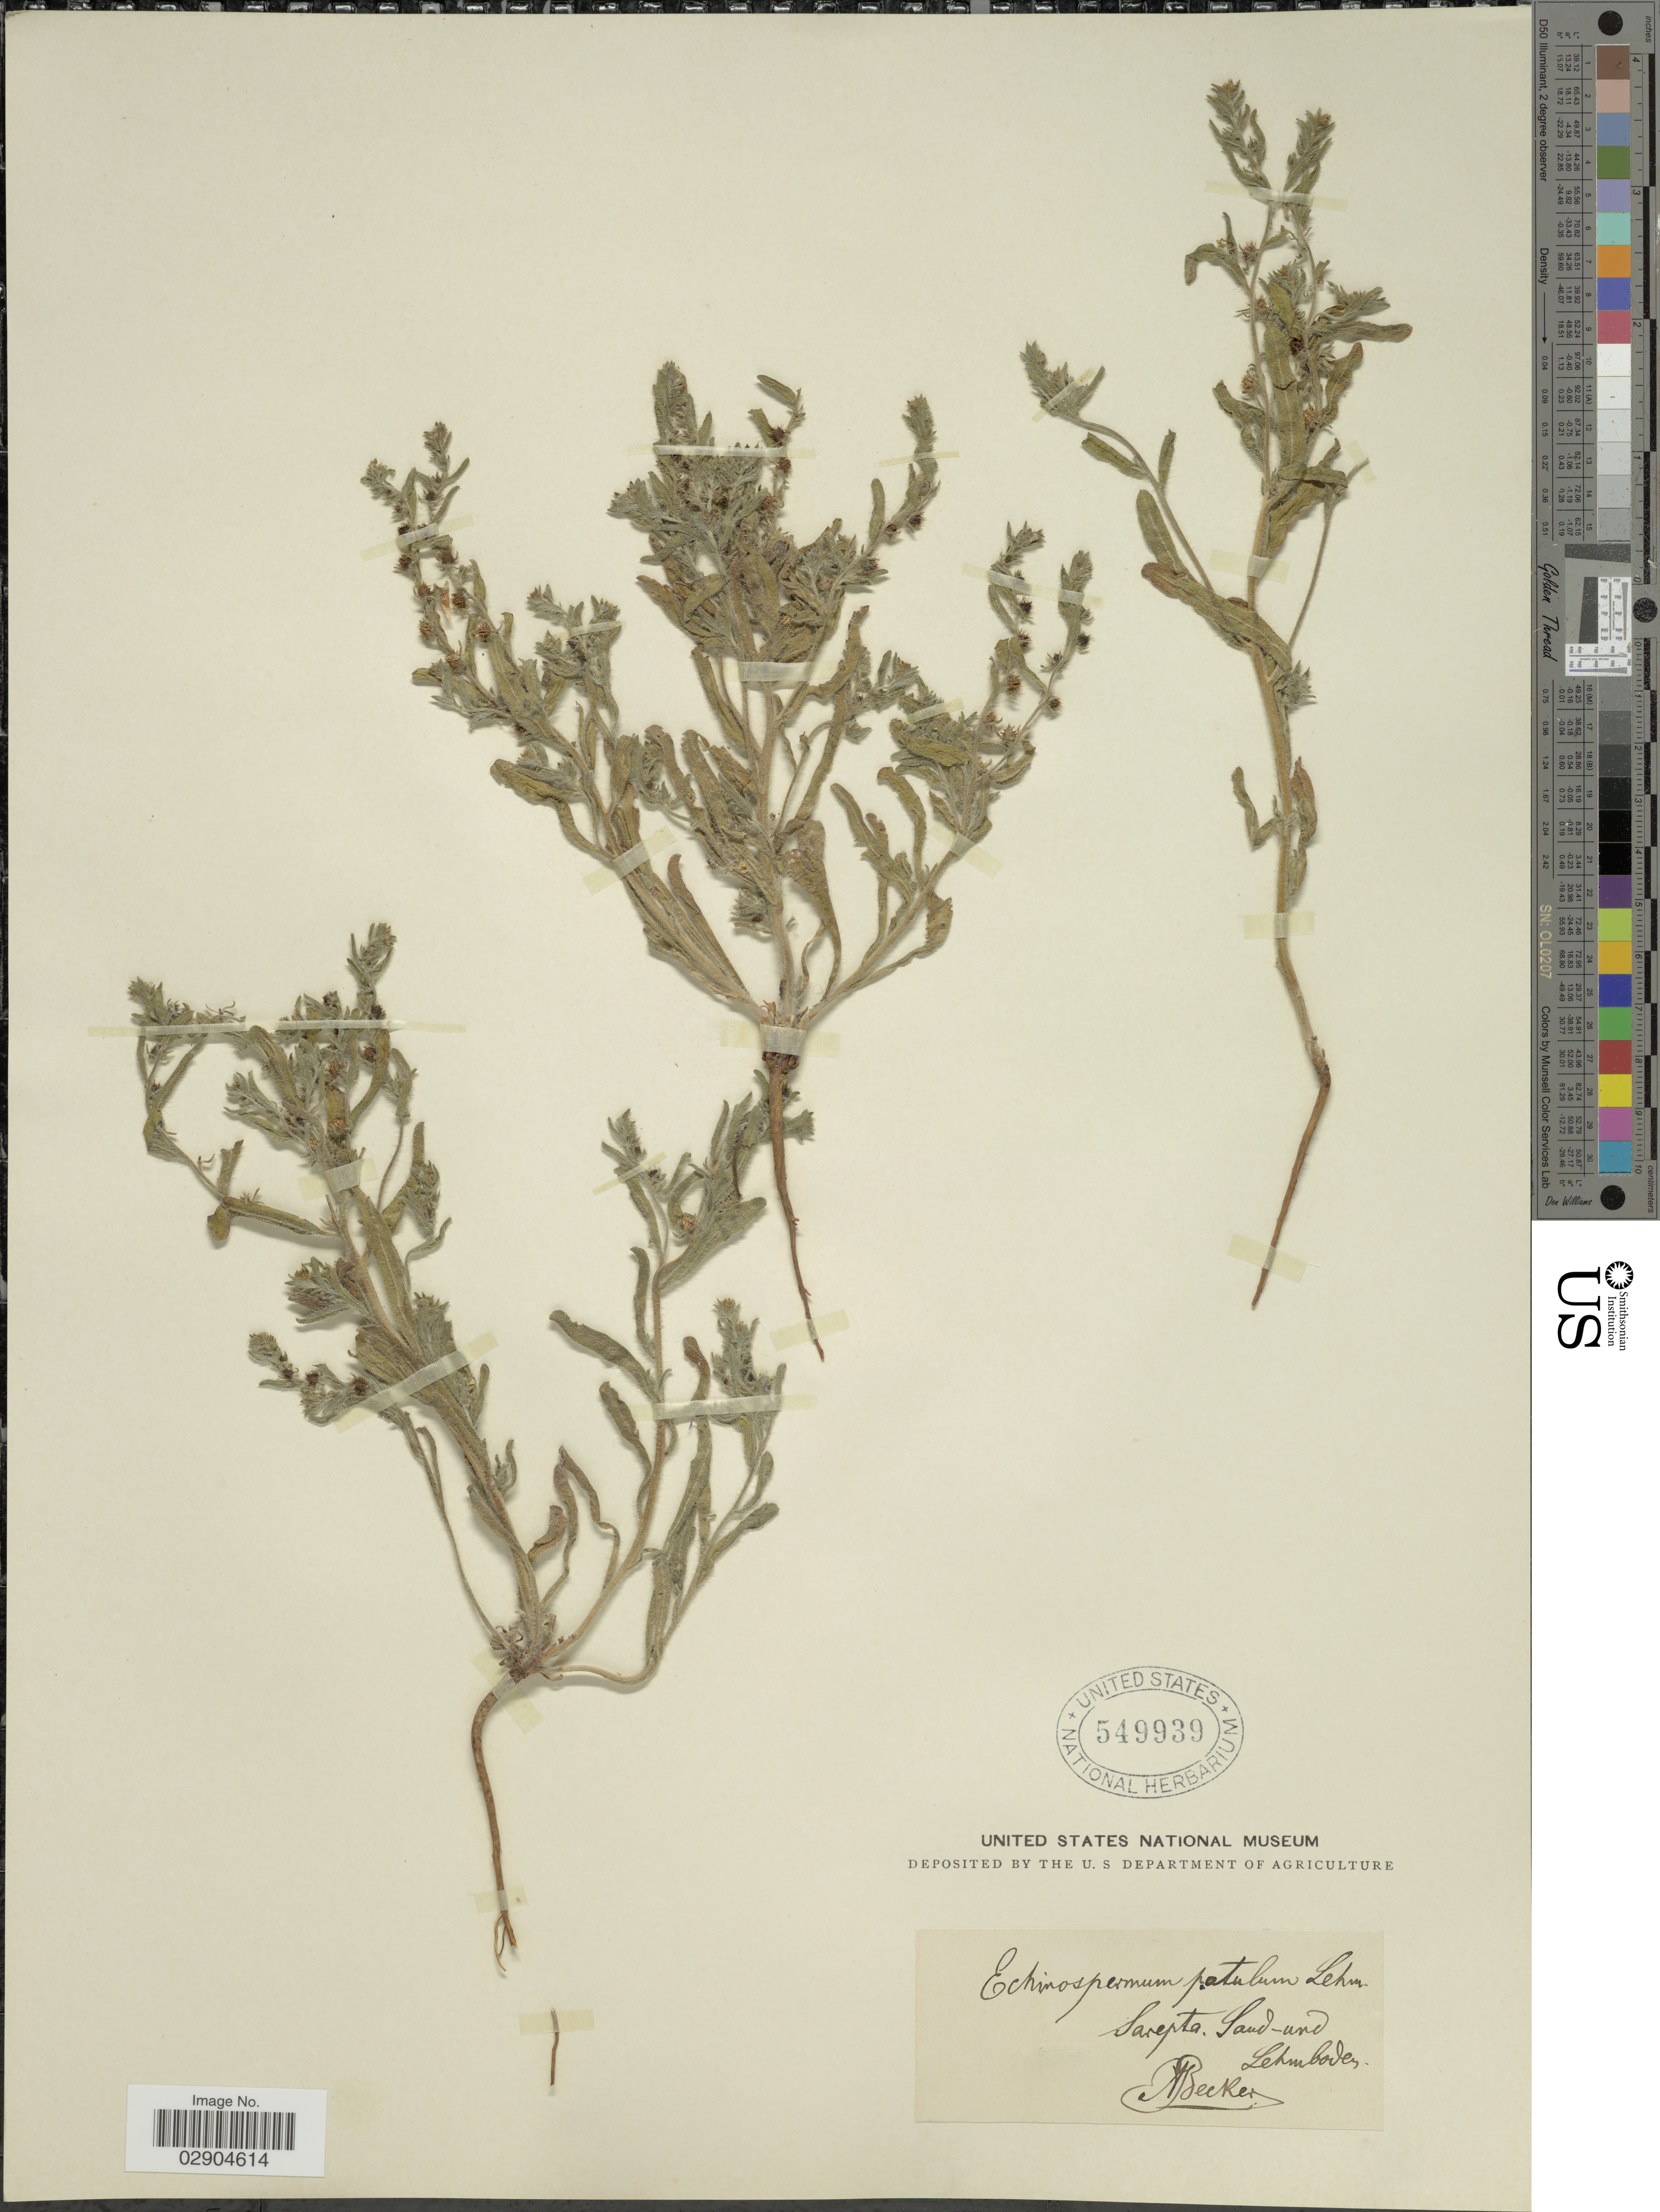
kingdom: Plantae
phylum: Tracheophyta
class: Magnoliopsida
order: Boraginales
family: Boraginaceae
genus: Lappula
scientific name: Lappula marginata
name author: (M. Bieb.) Gürke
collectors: A. Becker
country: Russian Federation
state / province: Volgograd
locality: Sarepta. Saud-und Lehmboden.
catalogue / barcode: US 549939